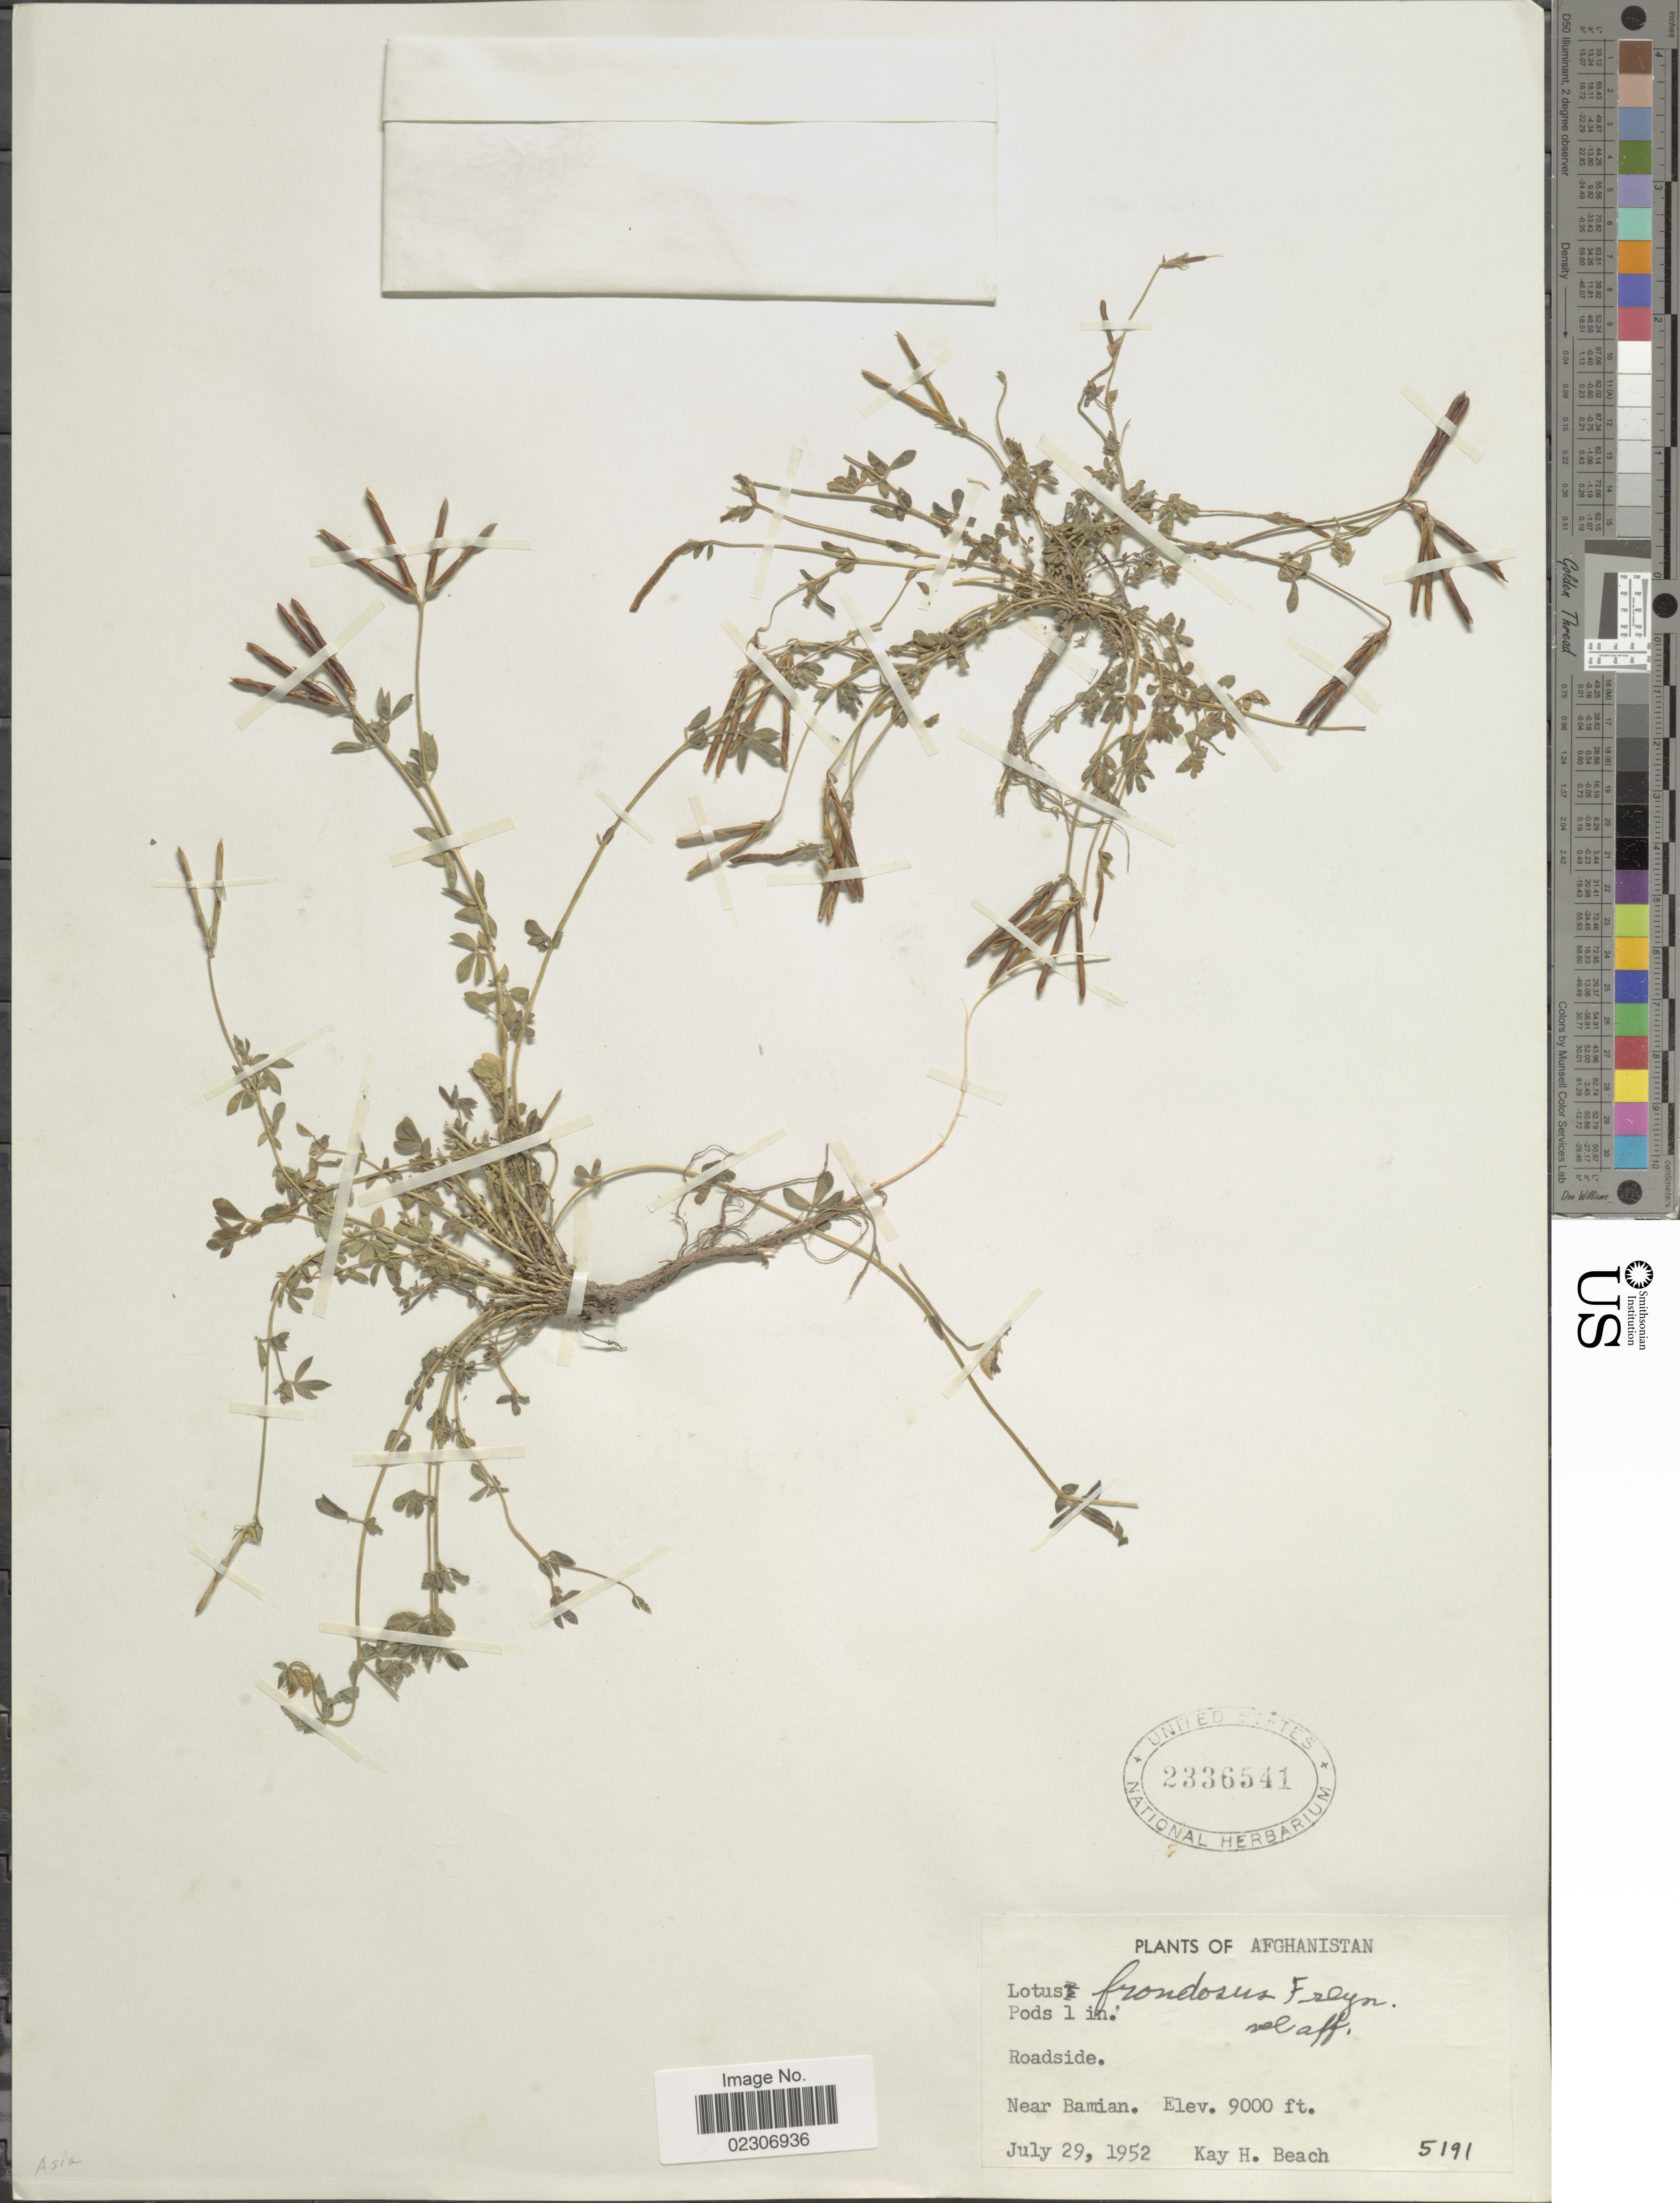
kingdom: Plantae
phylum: Tracheophyta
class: Magnoliopsida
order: Fabales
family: Fabaceae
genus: Lotus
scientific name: Lotus frondosus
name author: Freyn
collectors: K. H. Beach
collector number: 5191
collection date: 1952-07-29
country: Afghanistan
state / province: Bamian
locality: Roadside, Near Bamian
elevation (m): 2743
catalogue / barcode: US 2336541